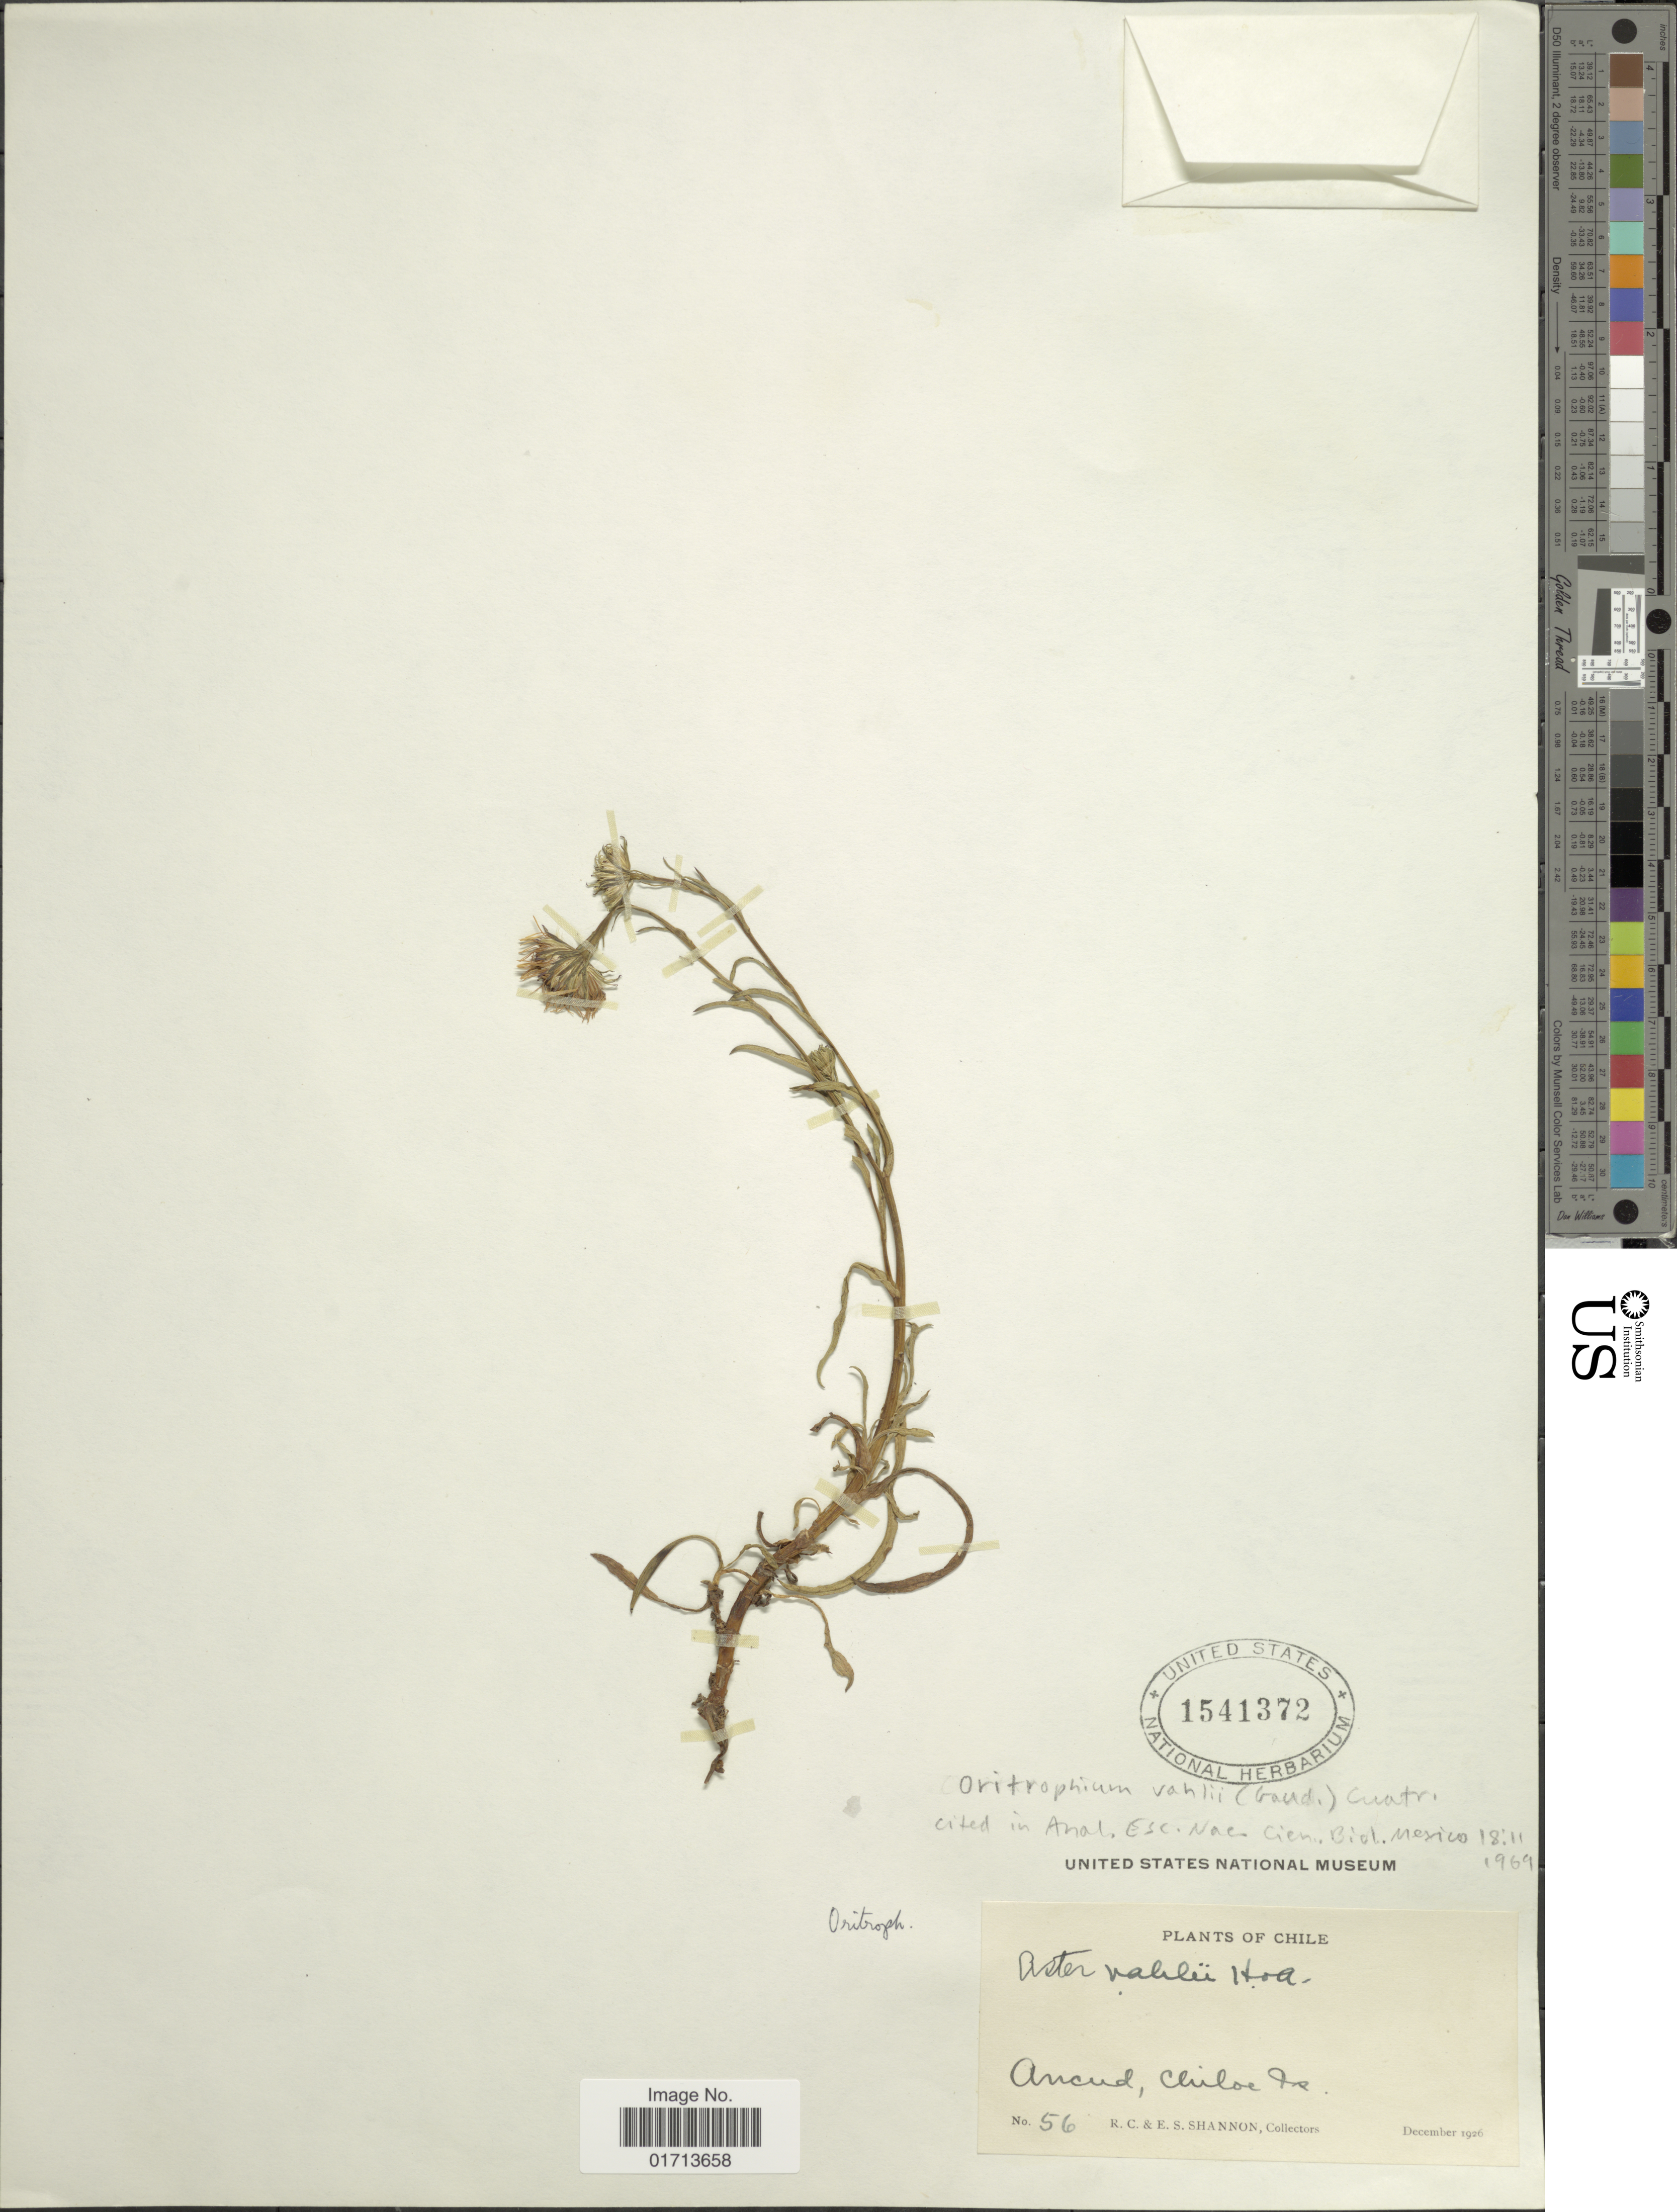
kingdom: Plantae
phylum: Tracheophyta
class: Magnoliopsida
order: Asterales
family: Asteraceae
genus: Oritrophium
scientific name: Oritrophium vahlii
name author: (Gaudich.) Cuatrec.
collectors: R. Shannon & E. Shannon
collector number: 56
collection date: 1926-12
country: Chile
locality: Ancud, Chiloe Is.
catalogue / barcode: US 1541372